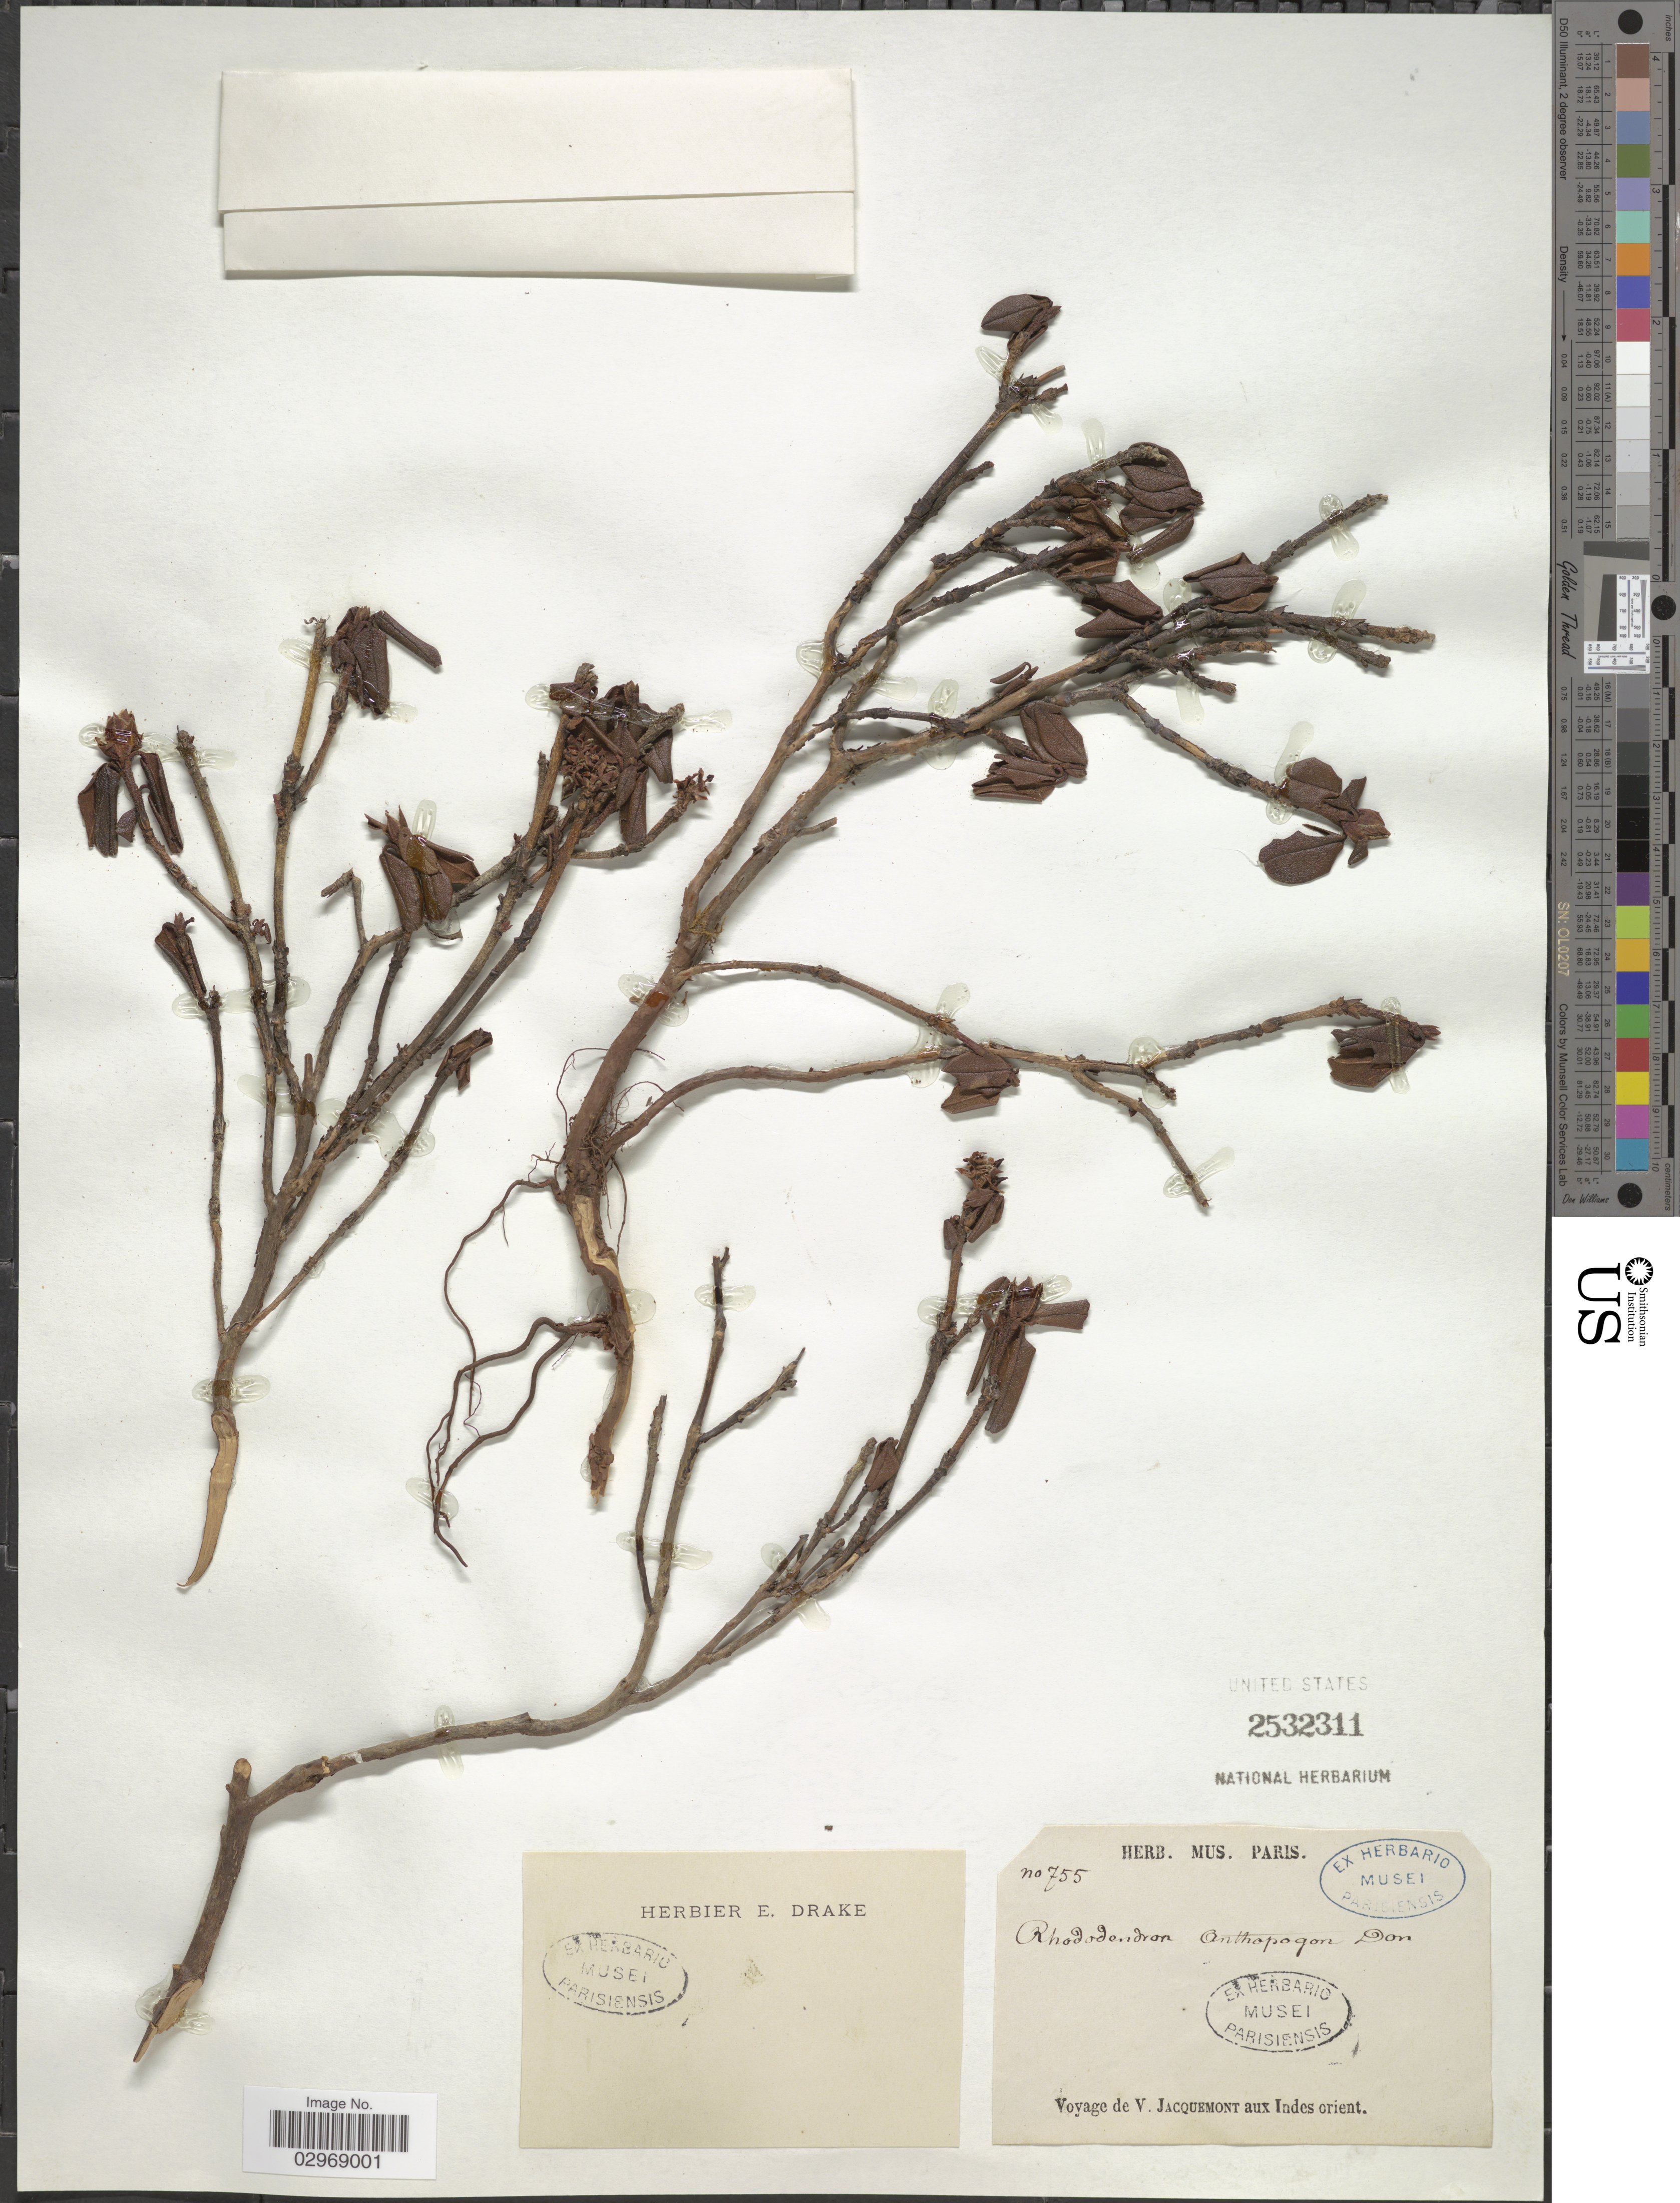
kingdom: Plantae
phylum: Tracheophyta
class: Magnoliopsida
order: Ericales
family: Ericaceae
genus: Rhododendron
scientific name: Rhododendron anthopogon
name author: D. Don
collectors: V. Jacquemont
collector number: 755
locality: Indes orient.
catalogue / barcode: US 2532311